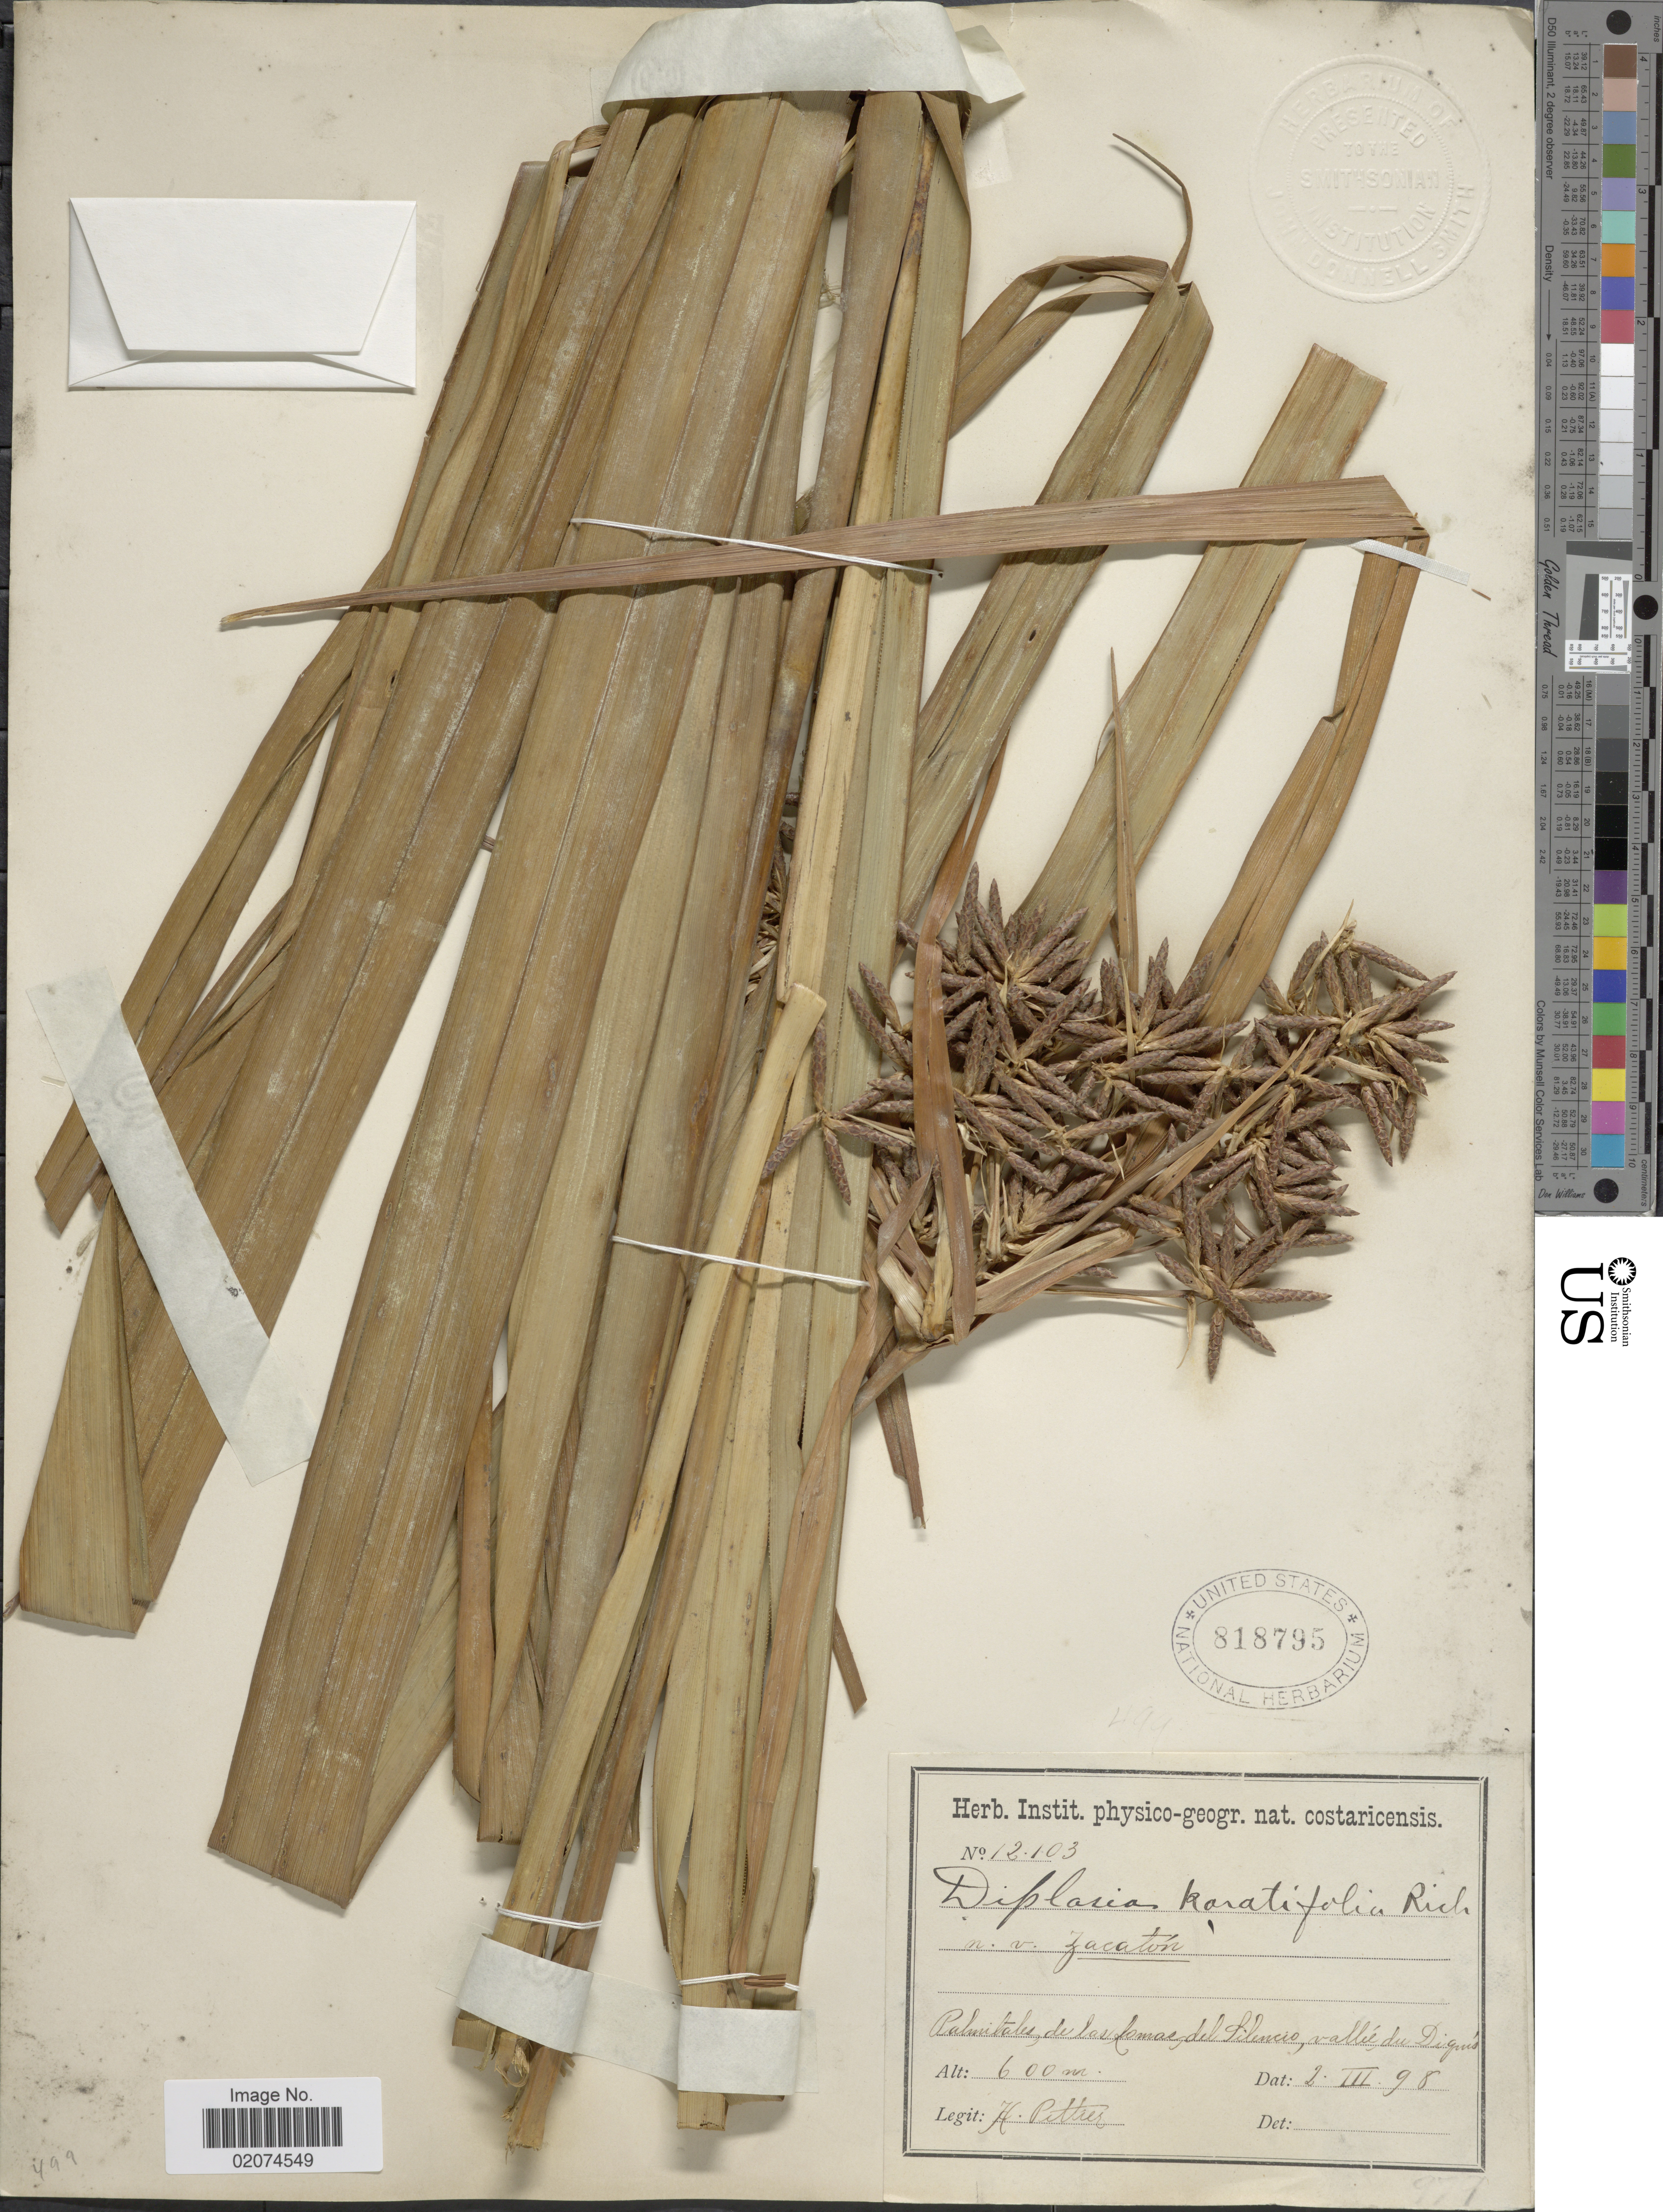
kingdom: Plantae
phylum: Tracheophyta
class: Liliopsida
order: Poales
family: Cyperaceae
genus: Diplasia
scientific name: Diplasia karatifolia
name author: Rich.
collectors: H. F. Pittier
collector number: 12103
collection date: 1898-03-02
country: Costa Rica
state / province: Puntarenas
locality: Palmitales de las Lomas del Silencio, valleé du Diguís.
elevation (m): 600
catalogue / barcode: US 818795